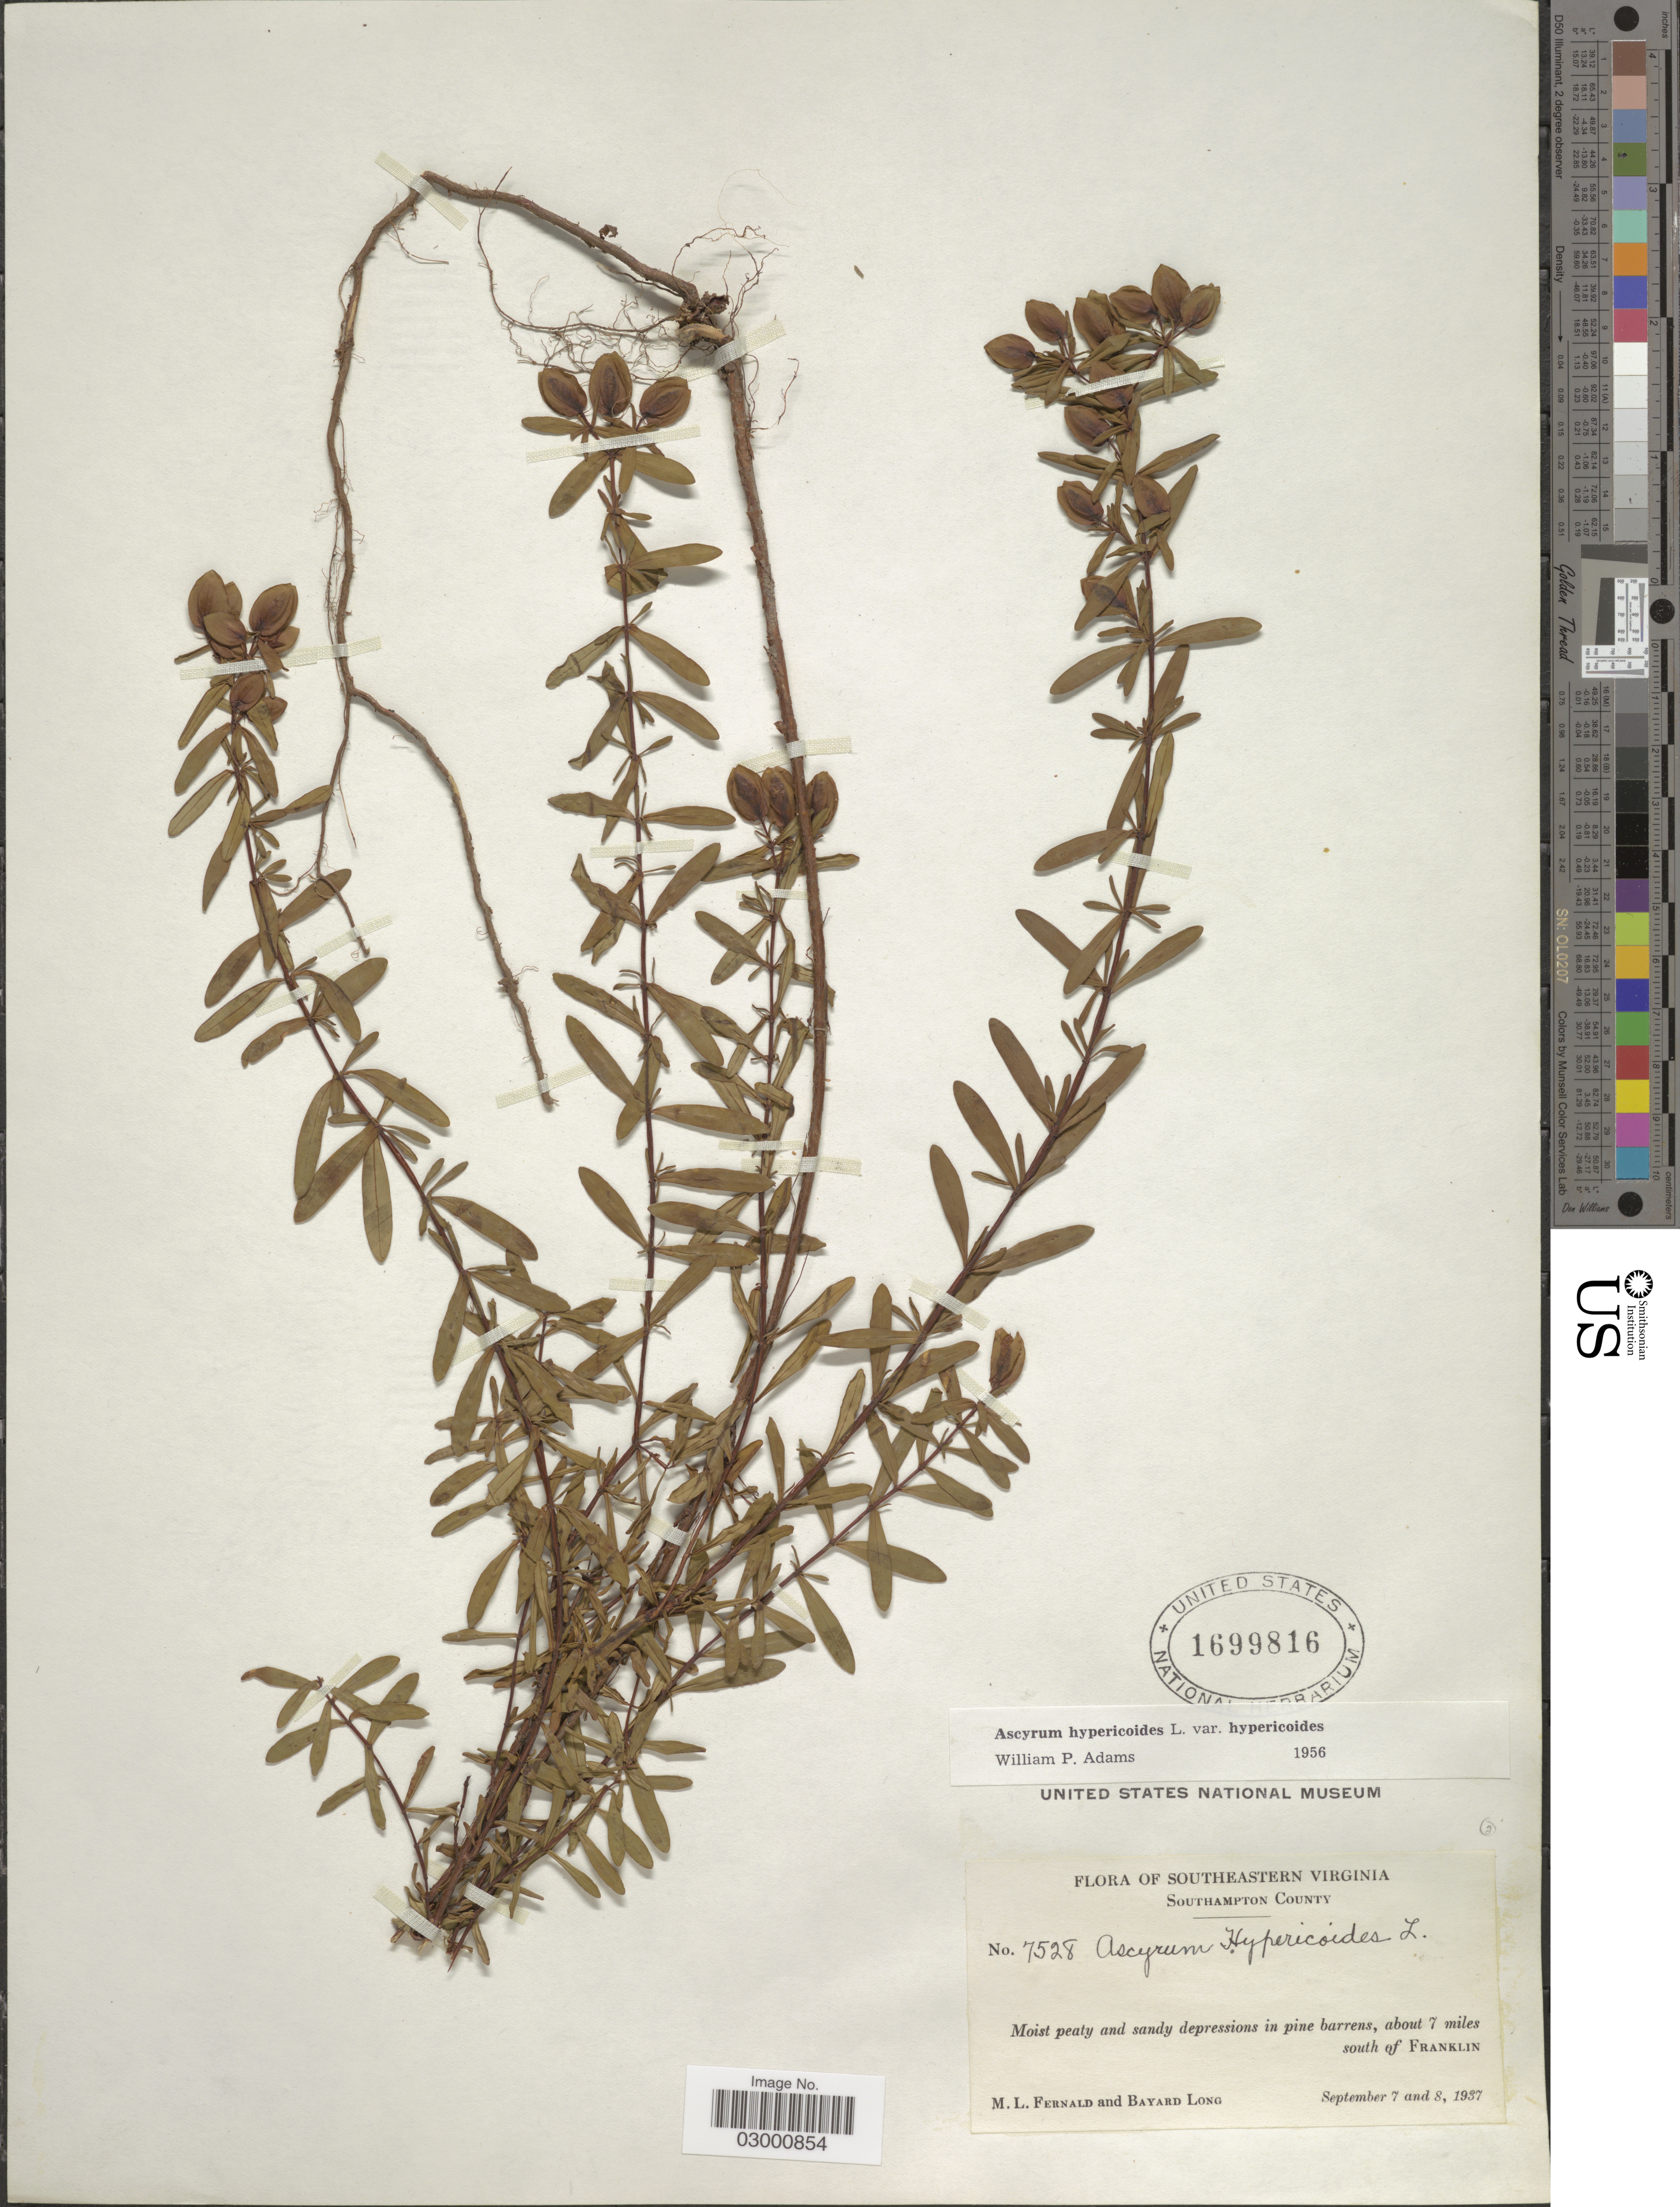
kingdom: Plantae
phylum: Tracheophyta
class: Magnoliopsida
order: Malpighiales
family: Hypericaceae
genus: Hypericum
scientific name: Hypericum hypericoides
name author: (L.) Crantz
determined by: Strong, Mark T., (BOT), Smithsonian Institution - National Museum of Natural History (UNITED STATES)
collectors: M. L. Fernald & B. Long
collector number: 7528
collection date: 1937-09-07/1937-09-08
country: United States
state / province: Virginia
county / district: Southampton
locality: Southeastern Virginia. Southampton County. About 7 miles south of Franklin.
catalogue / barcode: US 1699816